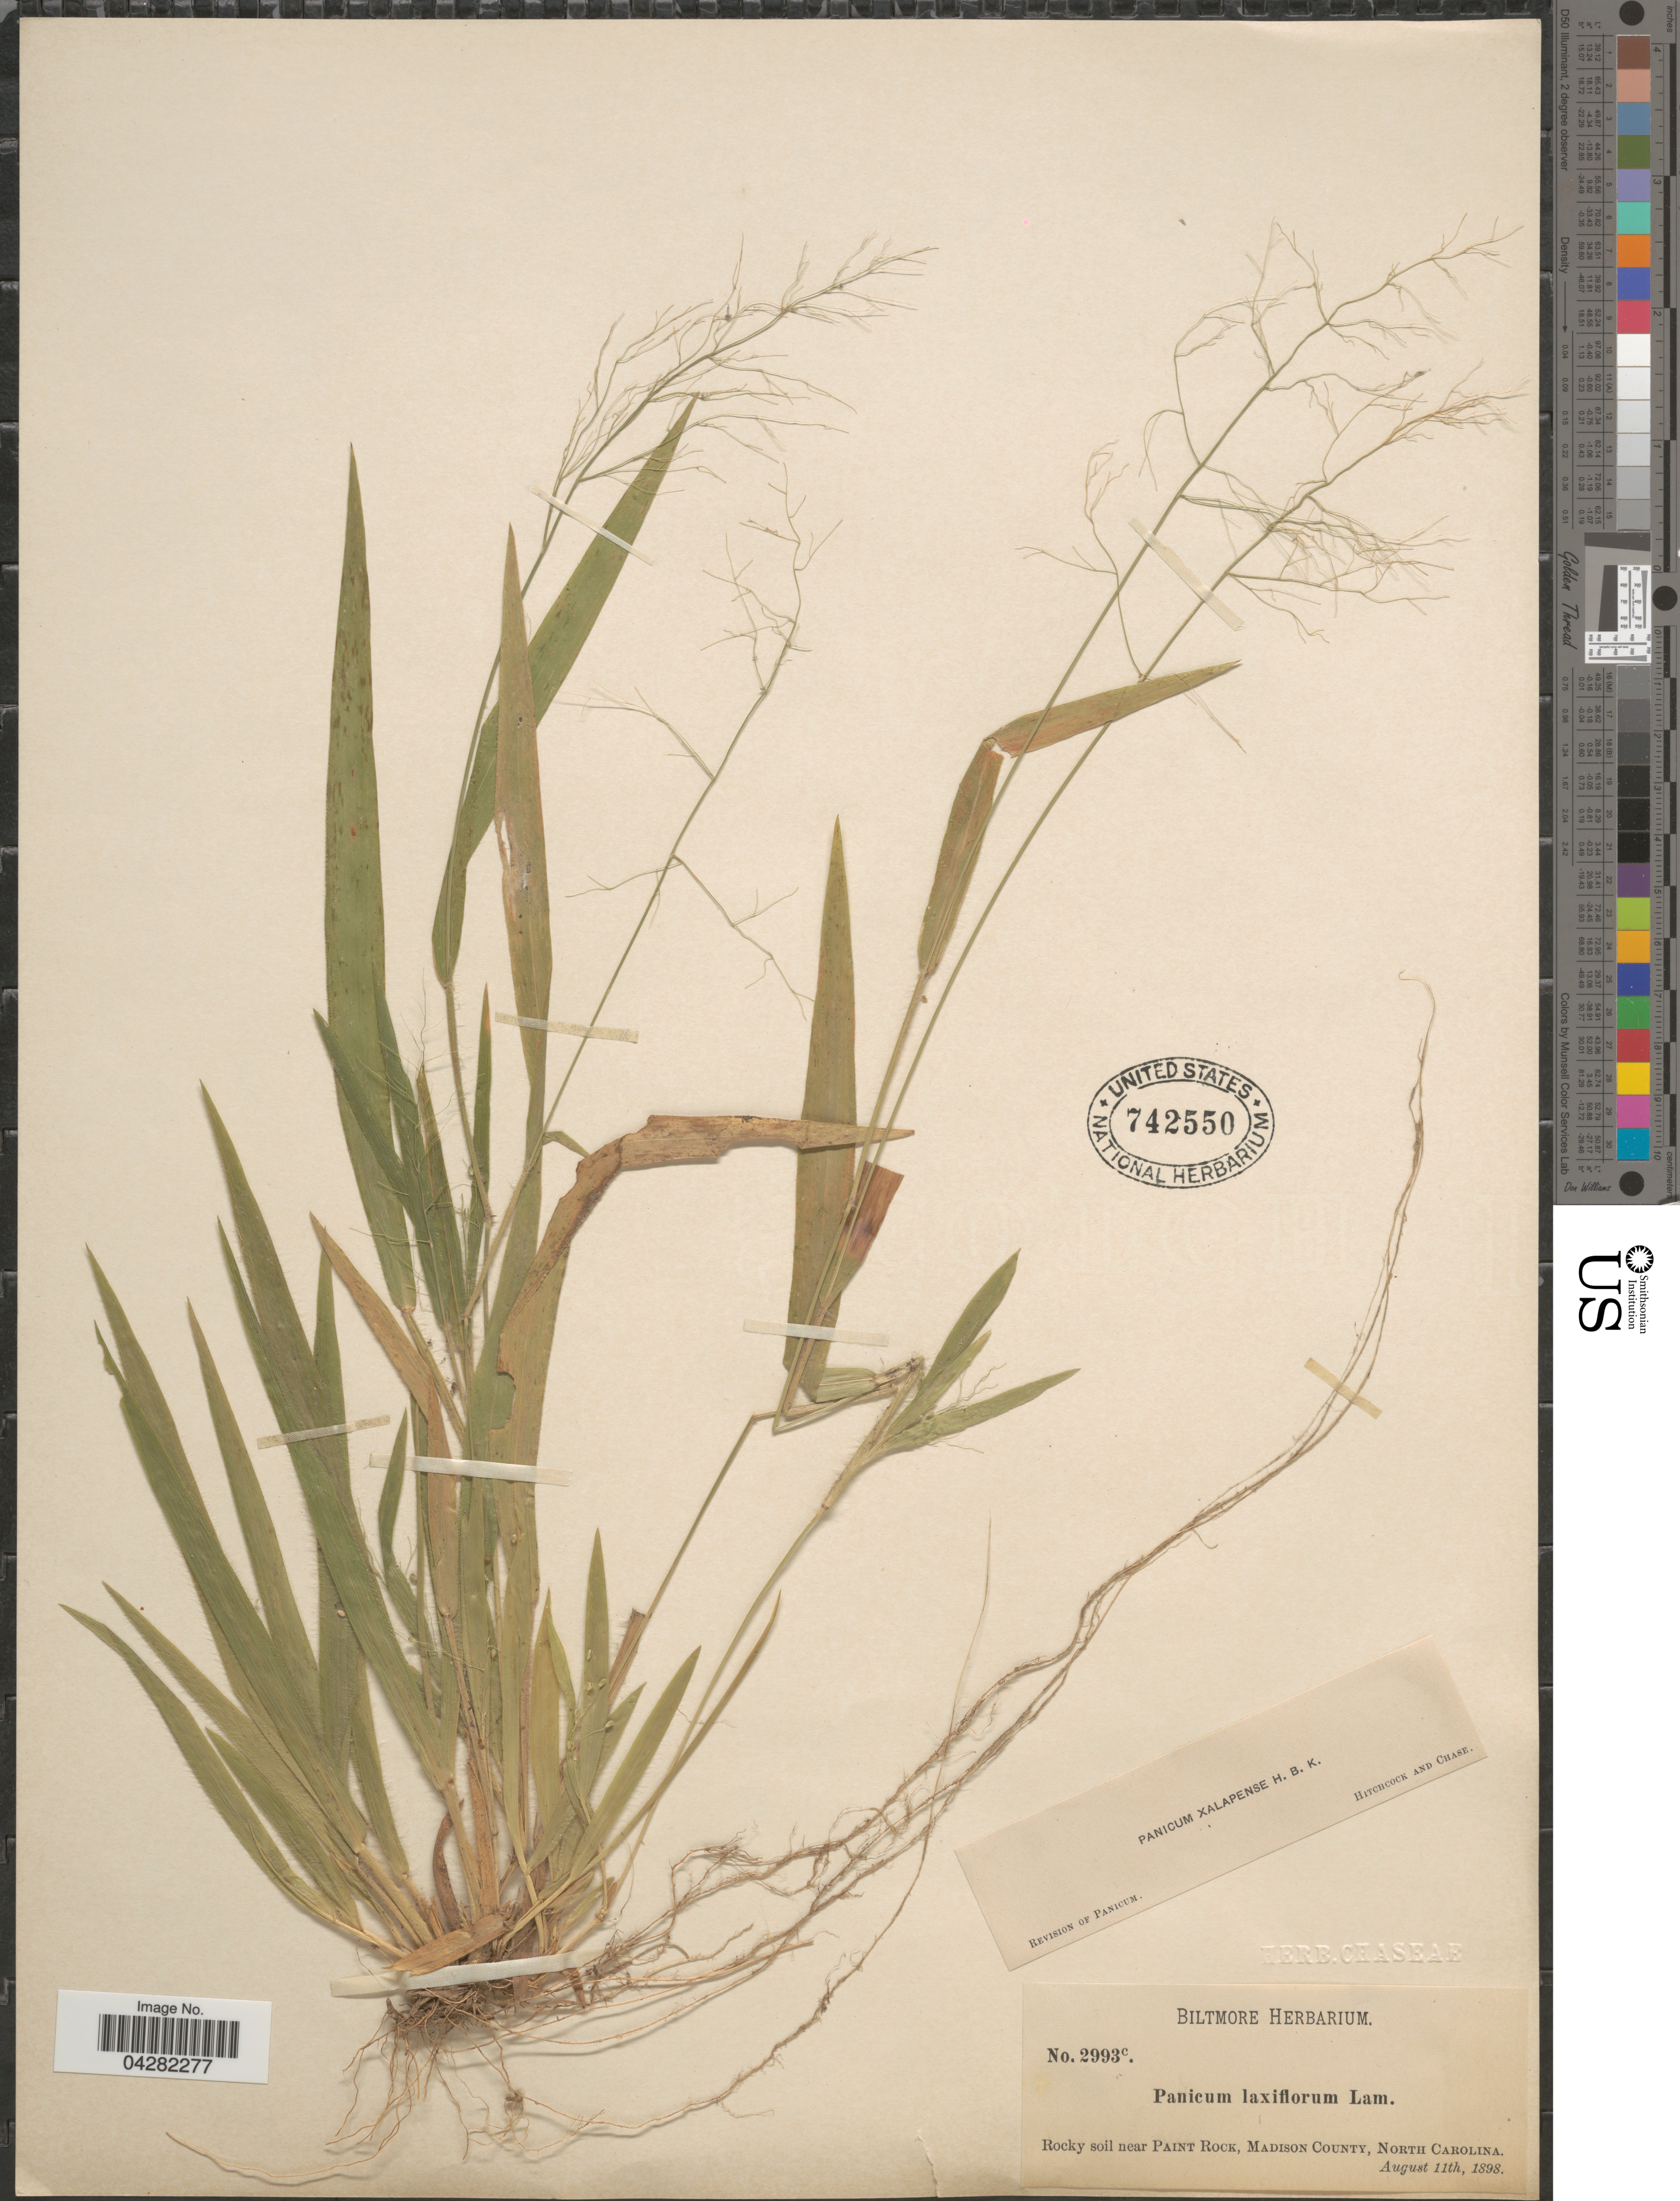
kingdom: Plantae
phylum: Tracheophyta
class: Liliopsida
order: Poales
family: Poaceae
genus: Dichanthelium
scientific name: Dichanthelium laxiflorum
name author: (Lam.) Gould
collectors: ex herb. Biltmore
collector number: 2993c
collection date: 1898-08-11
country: United States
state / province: North Carolina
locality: Rocky soil near Paint Rock, Madison County.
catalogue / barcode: US 742550